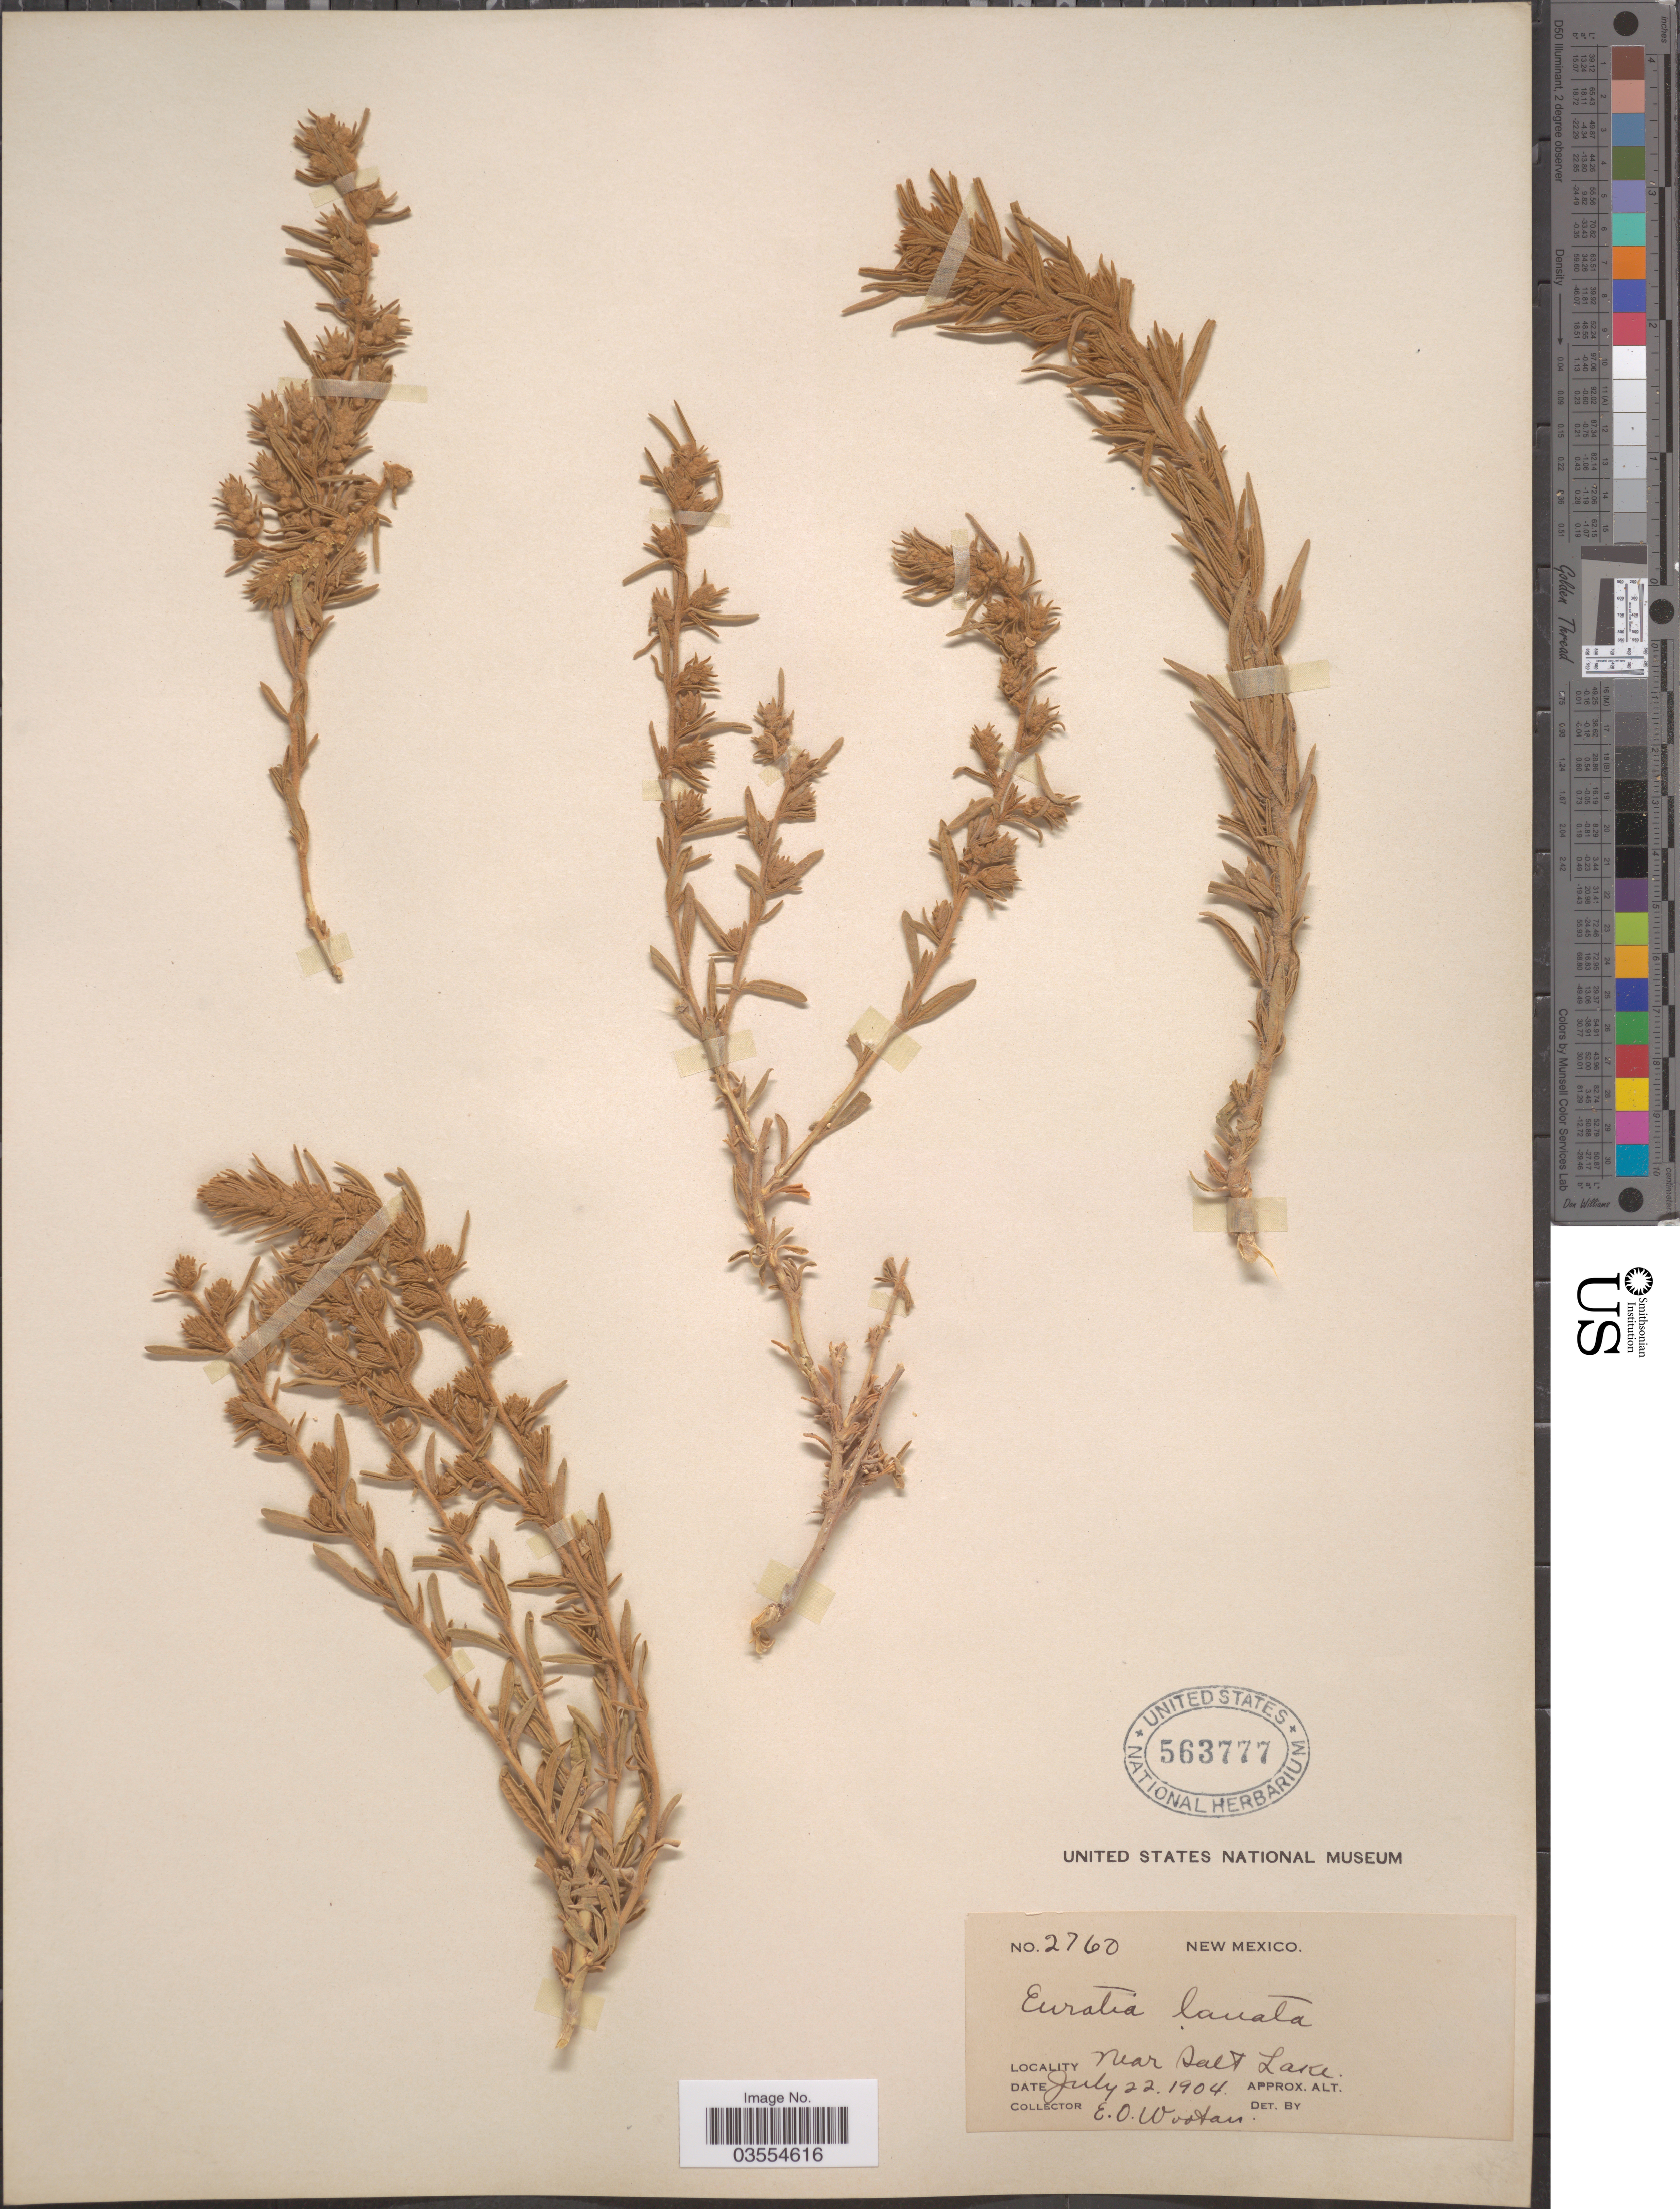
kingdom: Plantae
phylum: Tracheophyta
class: Magnoliopsida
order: Caryophyllales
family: Amaranthaceae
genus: Krascheninnikovia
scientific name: Krascheninnikovia lanata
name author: (Pursh) A. Meeuse & A.Smit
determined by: U.S. National Herbarium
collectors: E. O. Wooton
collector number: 2760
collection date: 1904-07-22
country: United States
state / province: New Mexico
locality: Near Salt Lake.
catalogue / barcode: US 563777